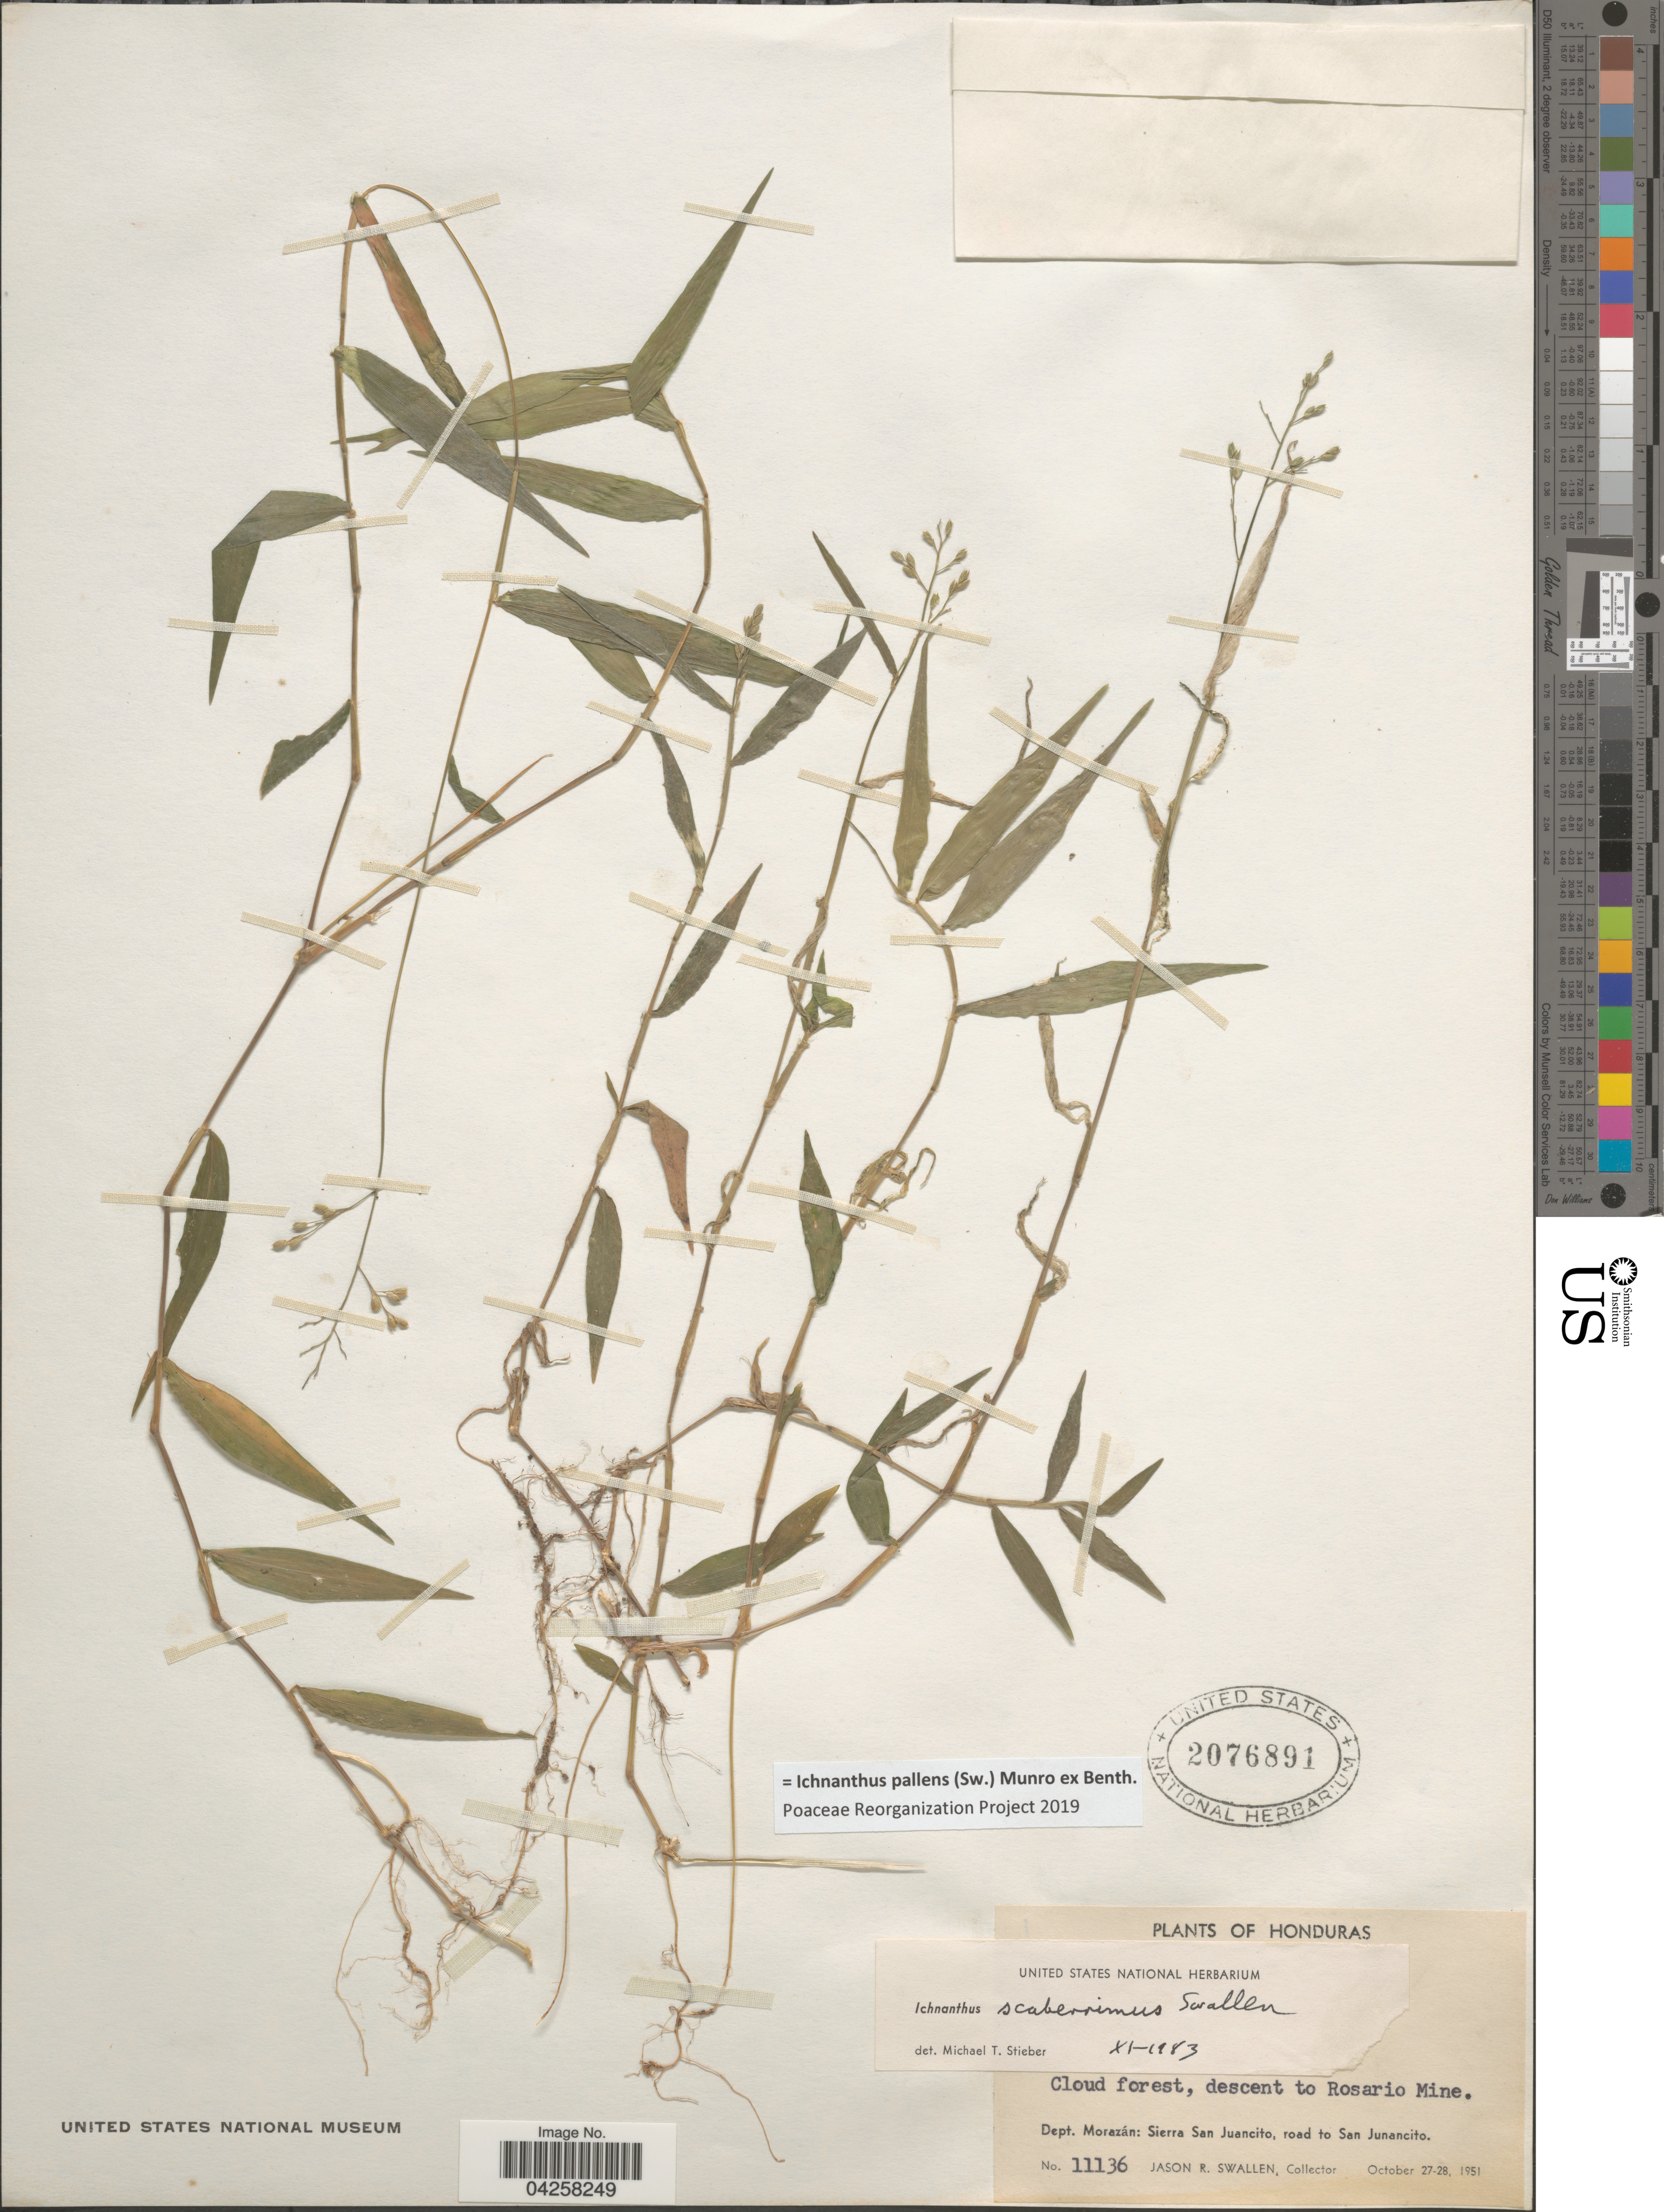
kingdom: Plantae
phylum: Tracheophyta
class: Liliopsida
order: Poales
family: Poaceae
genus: Ichnanthus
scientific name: Ichnanthus pallens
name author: (Sw.) Munro ex Benth.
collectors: J. R. Swallen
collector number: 11136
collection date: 1951-10-27/1951-10-28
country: Honduras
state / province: Fco. Morazán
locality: Cloud forest, descent to Rosario Mine. Dept. Morazán: Sierra San Juancito, road to San Juancito.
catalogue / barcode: US 2076891